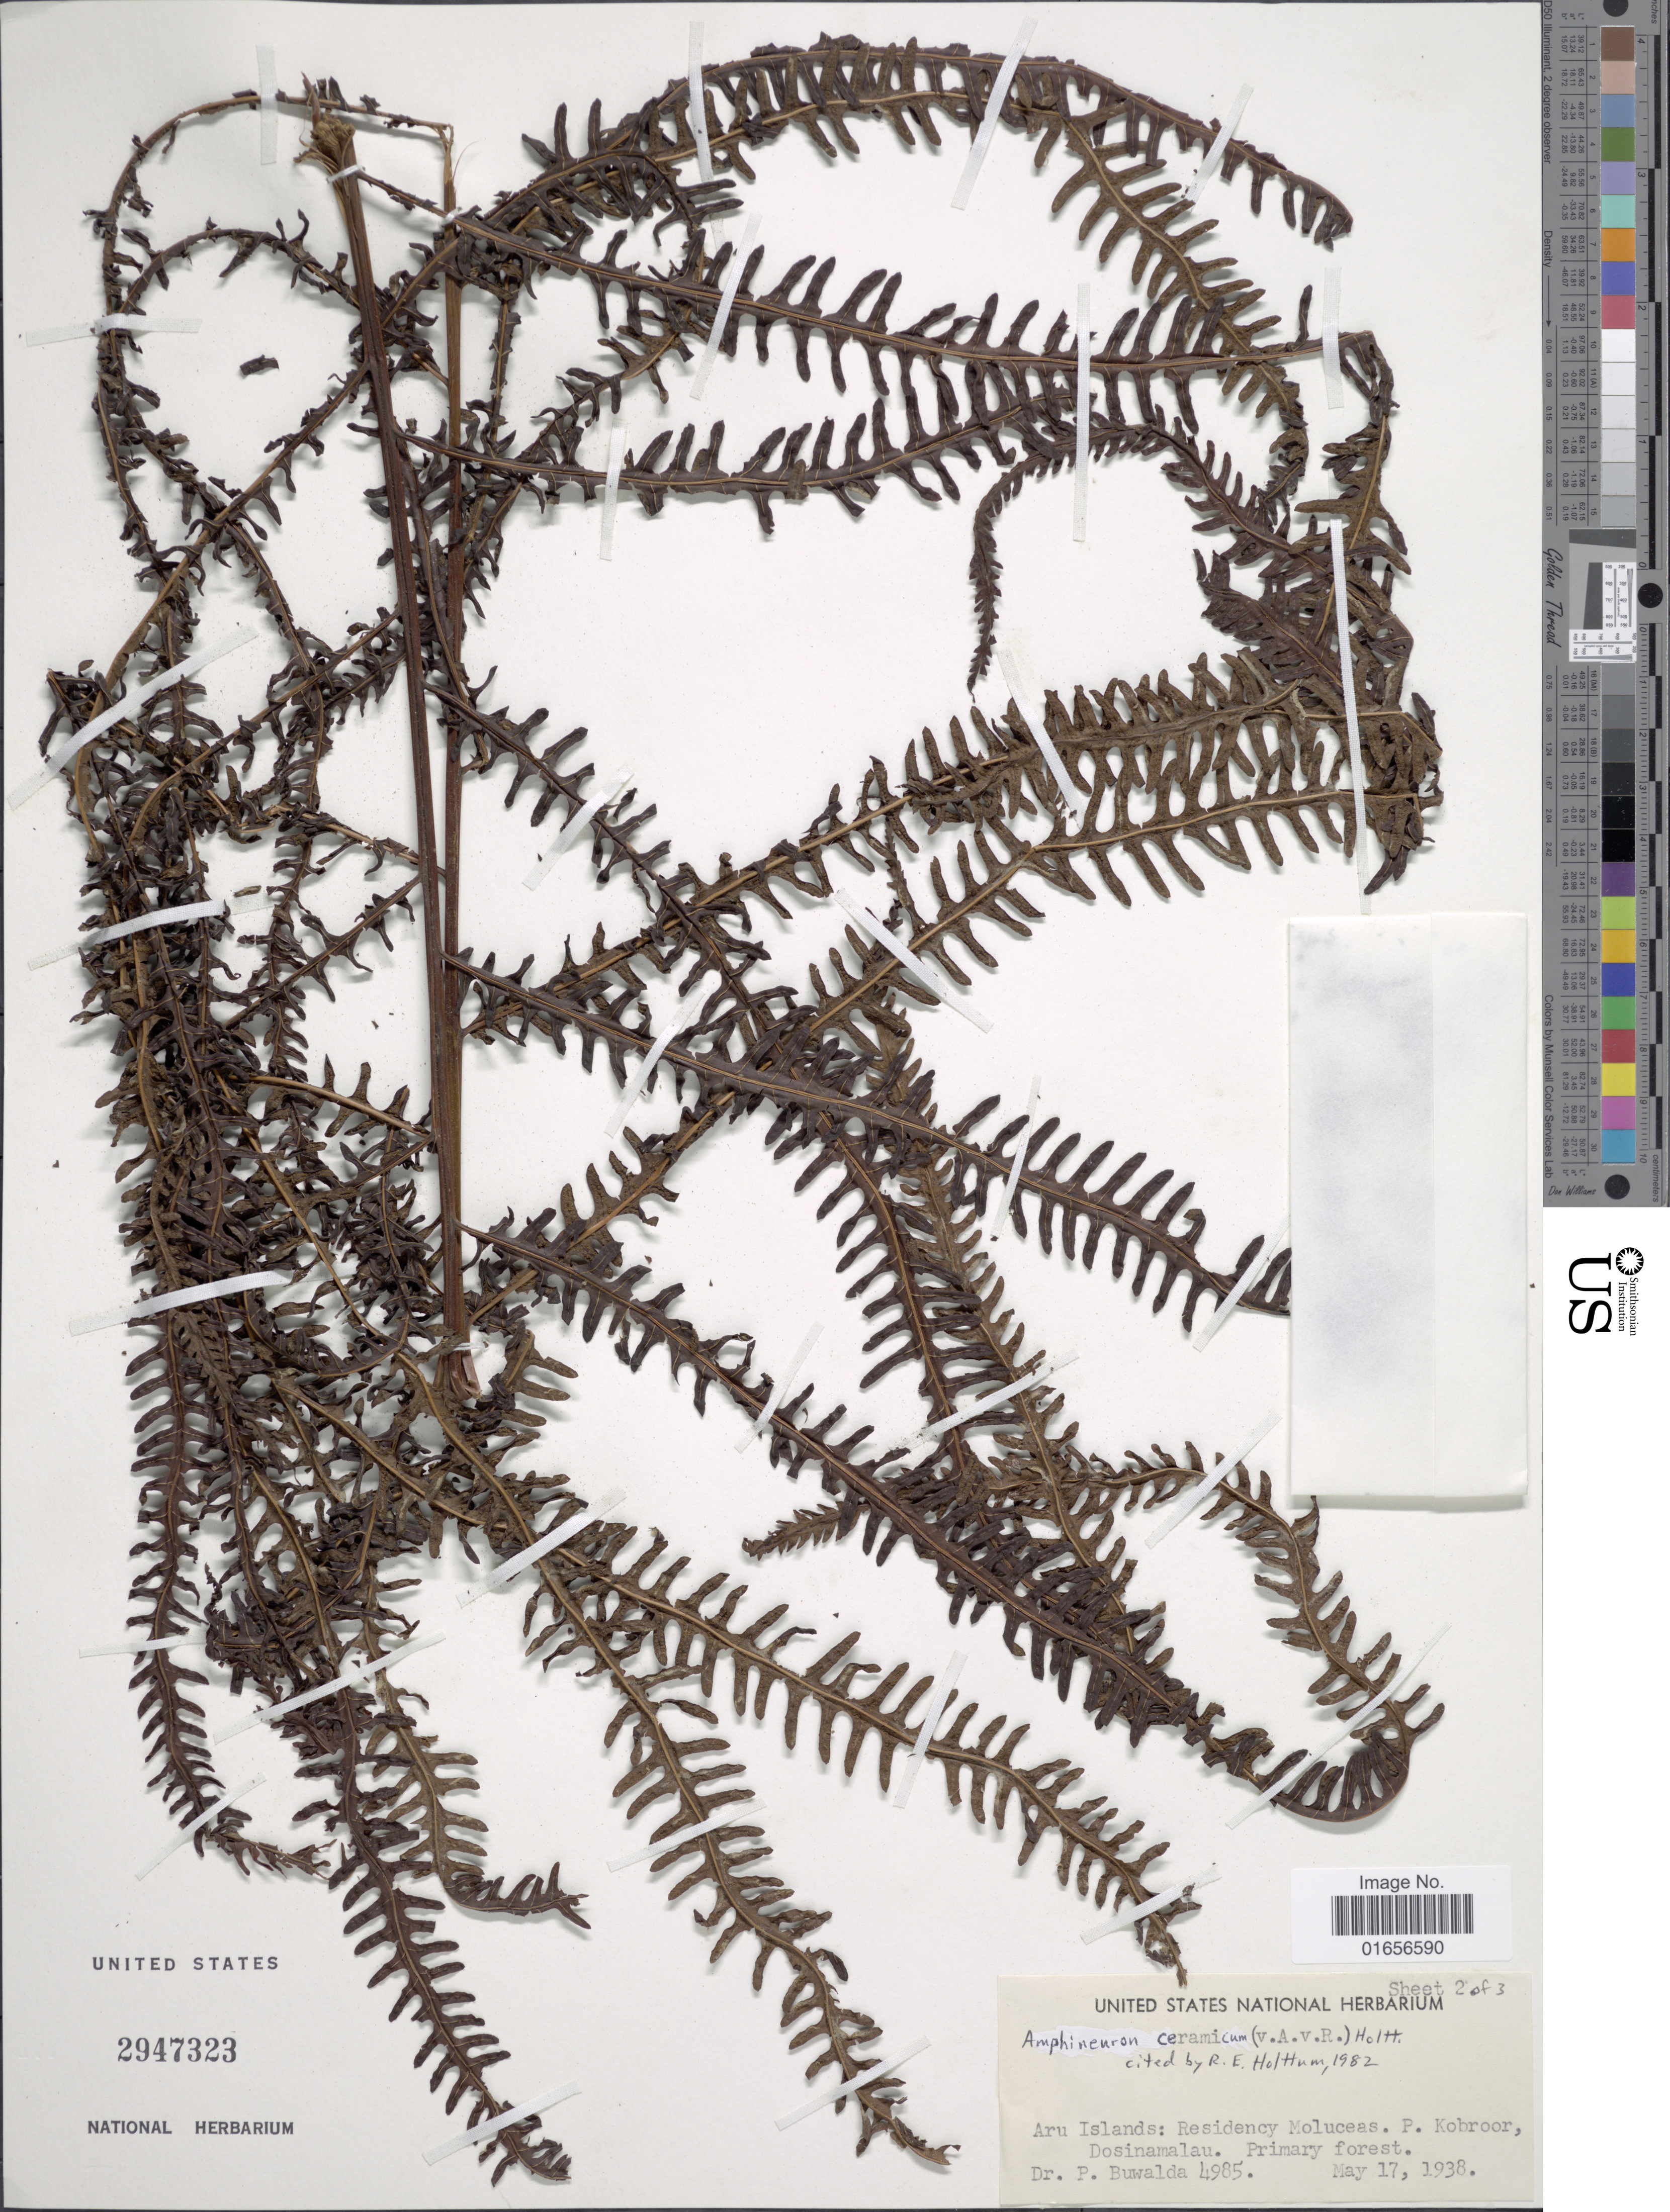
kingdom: Plantae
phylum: Tracheophyta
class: Polypodiopsida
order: Polypodiales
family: Thelypteridaceae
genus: Amphineuron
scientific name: Amphineuron ceramicum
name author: (Alderw.) Holttum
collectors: P. Buwalda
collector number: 4985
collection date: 1938-05-17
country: Indonesia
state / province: Maluku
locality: Aru islands; Residency Moluceas. P. Kobroor, Dosinamalau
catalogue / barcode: US 2947323